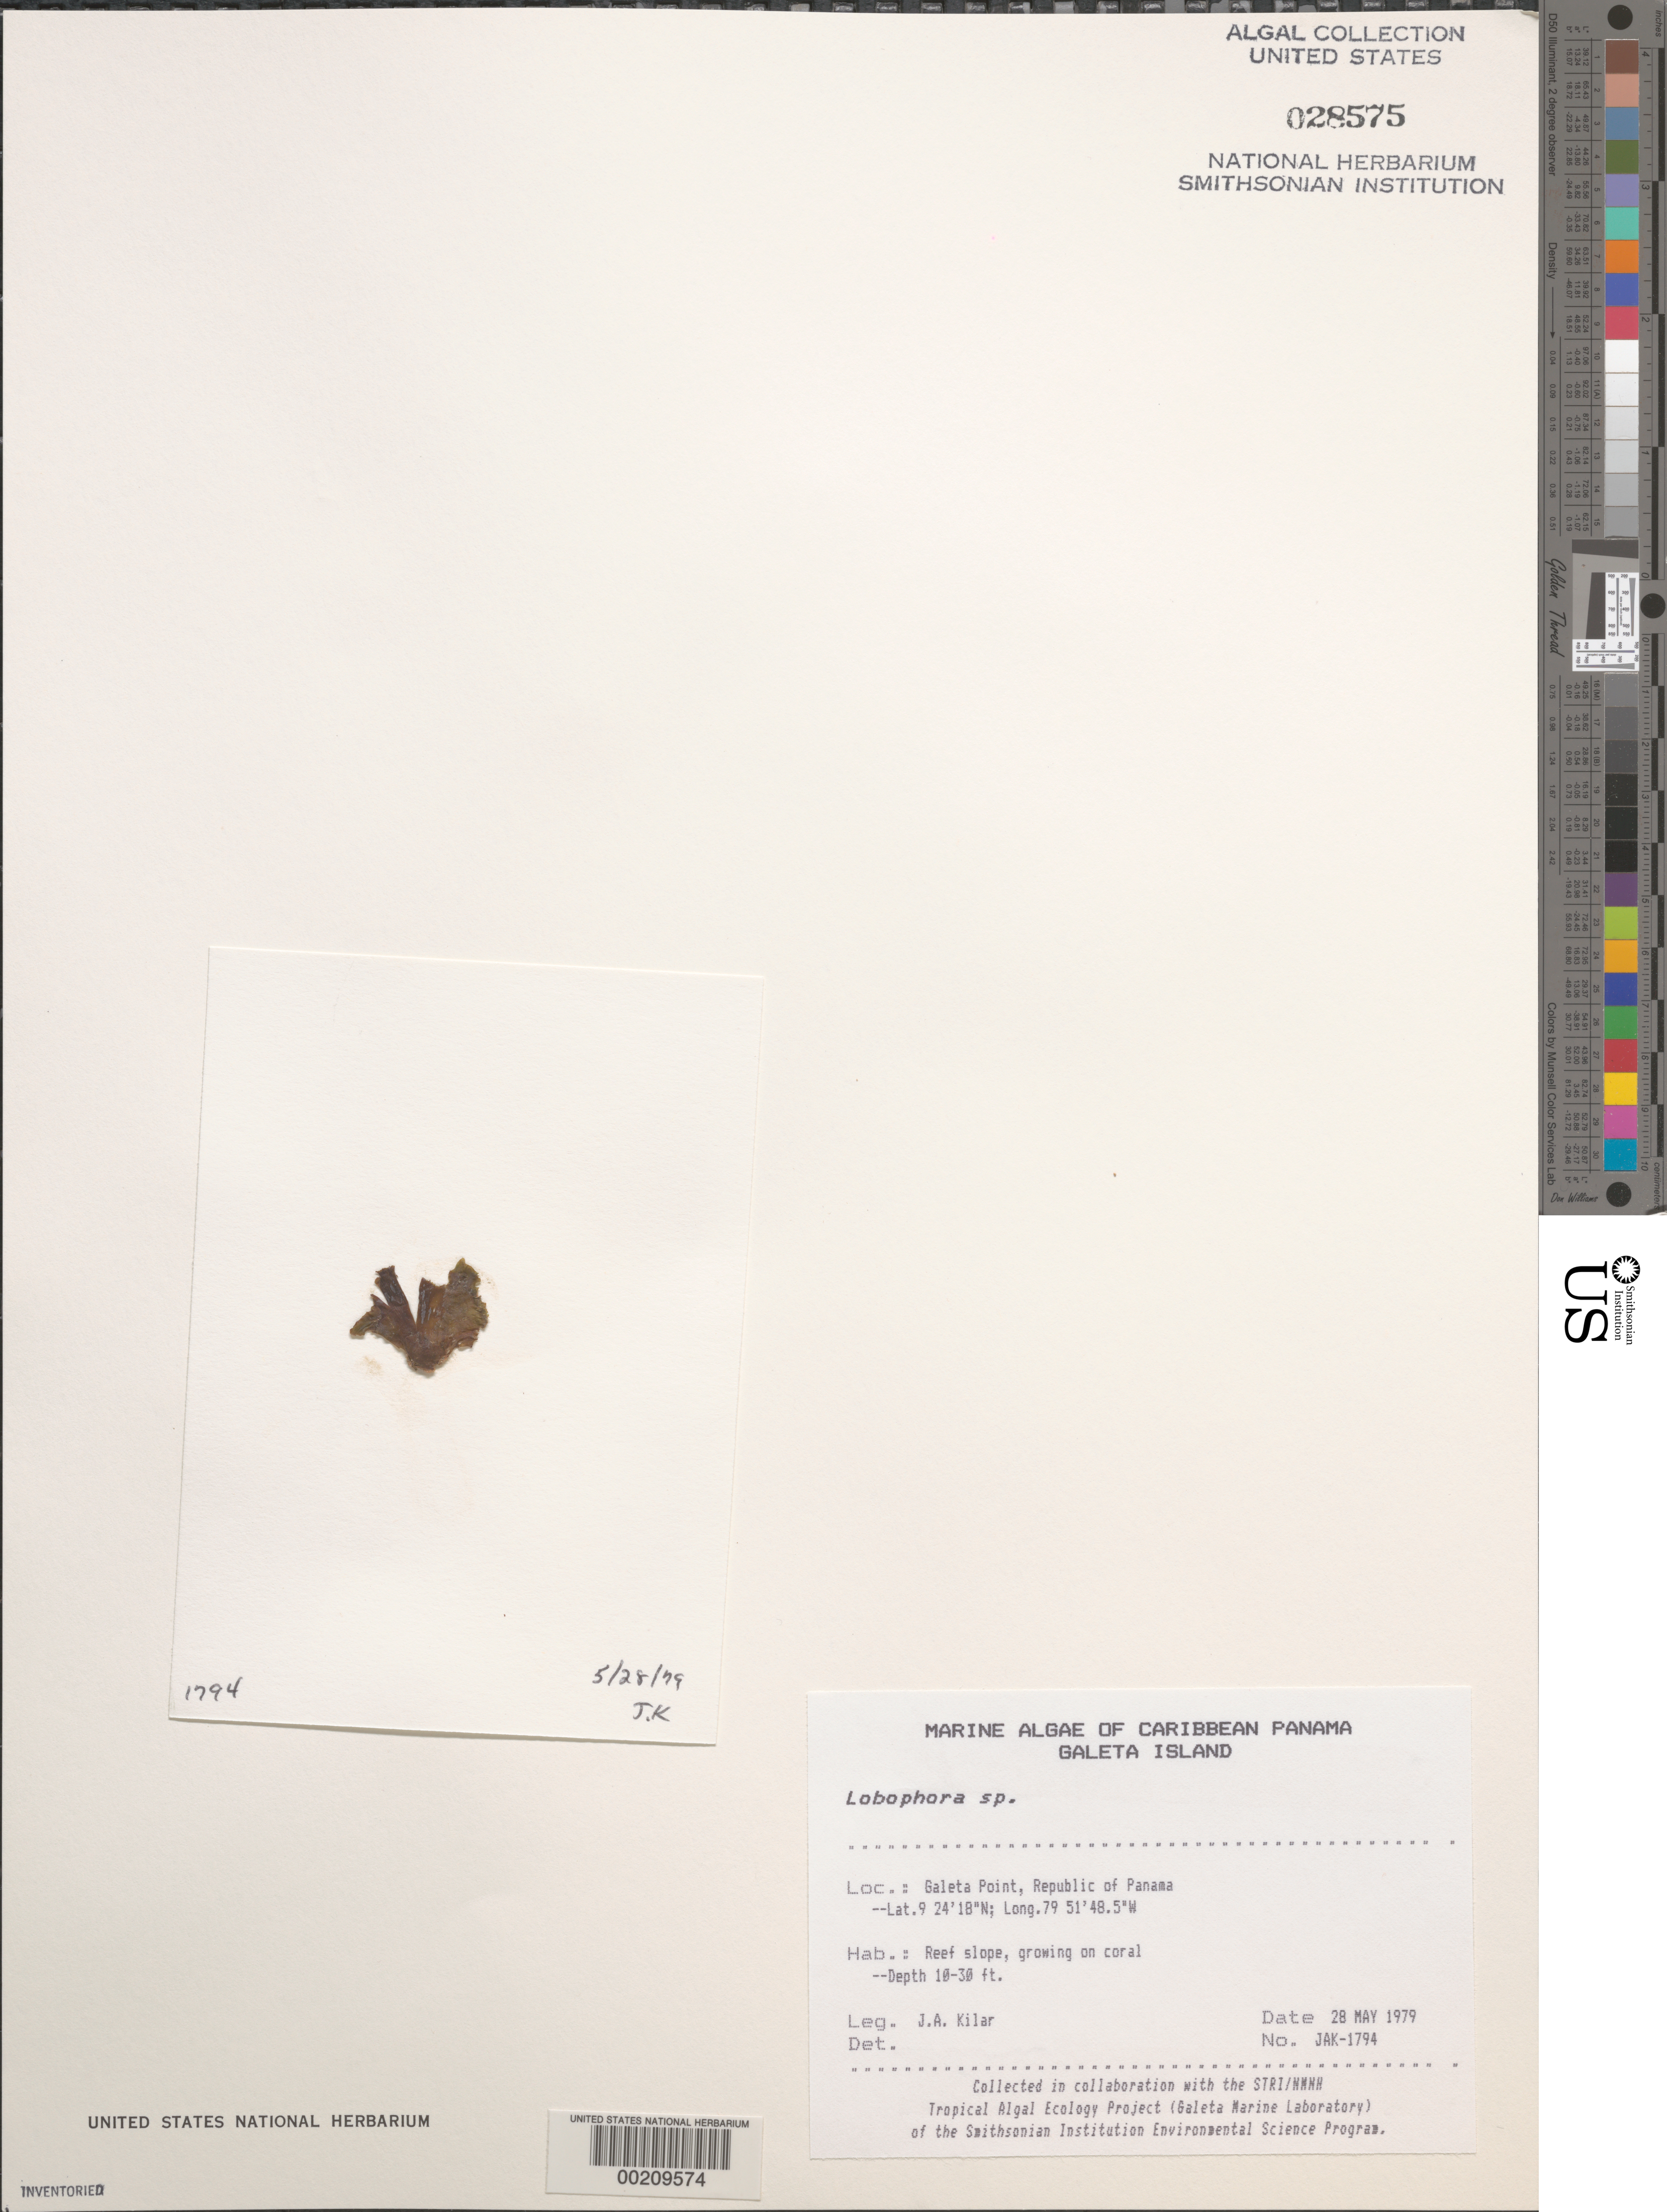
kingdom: Chromista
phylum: Ochrophyta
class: Phaeophyceae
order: Dictyotales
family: Dictyotaceae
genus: Lobophora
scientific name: Lobophora sp.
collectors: J. A. Kilar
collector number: JAK-1794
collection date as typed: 28 May 1979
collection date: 1979-05-28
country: Panama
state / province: Colón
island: Galeta Island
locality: Galeta Point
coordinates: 9 24' 18" N, 79 51' 48.5" W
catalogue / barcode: US 28575